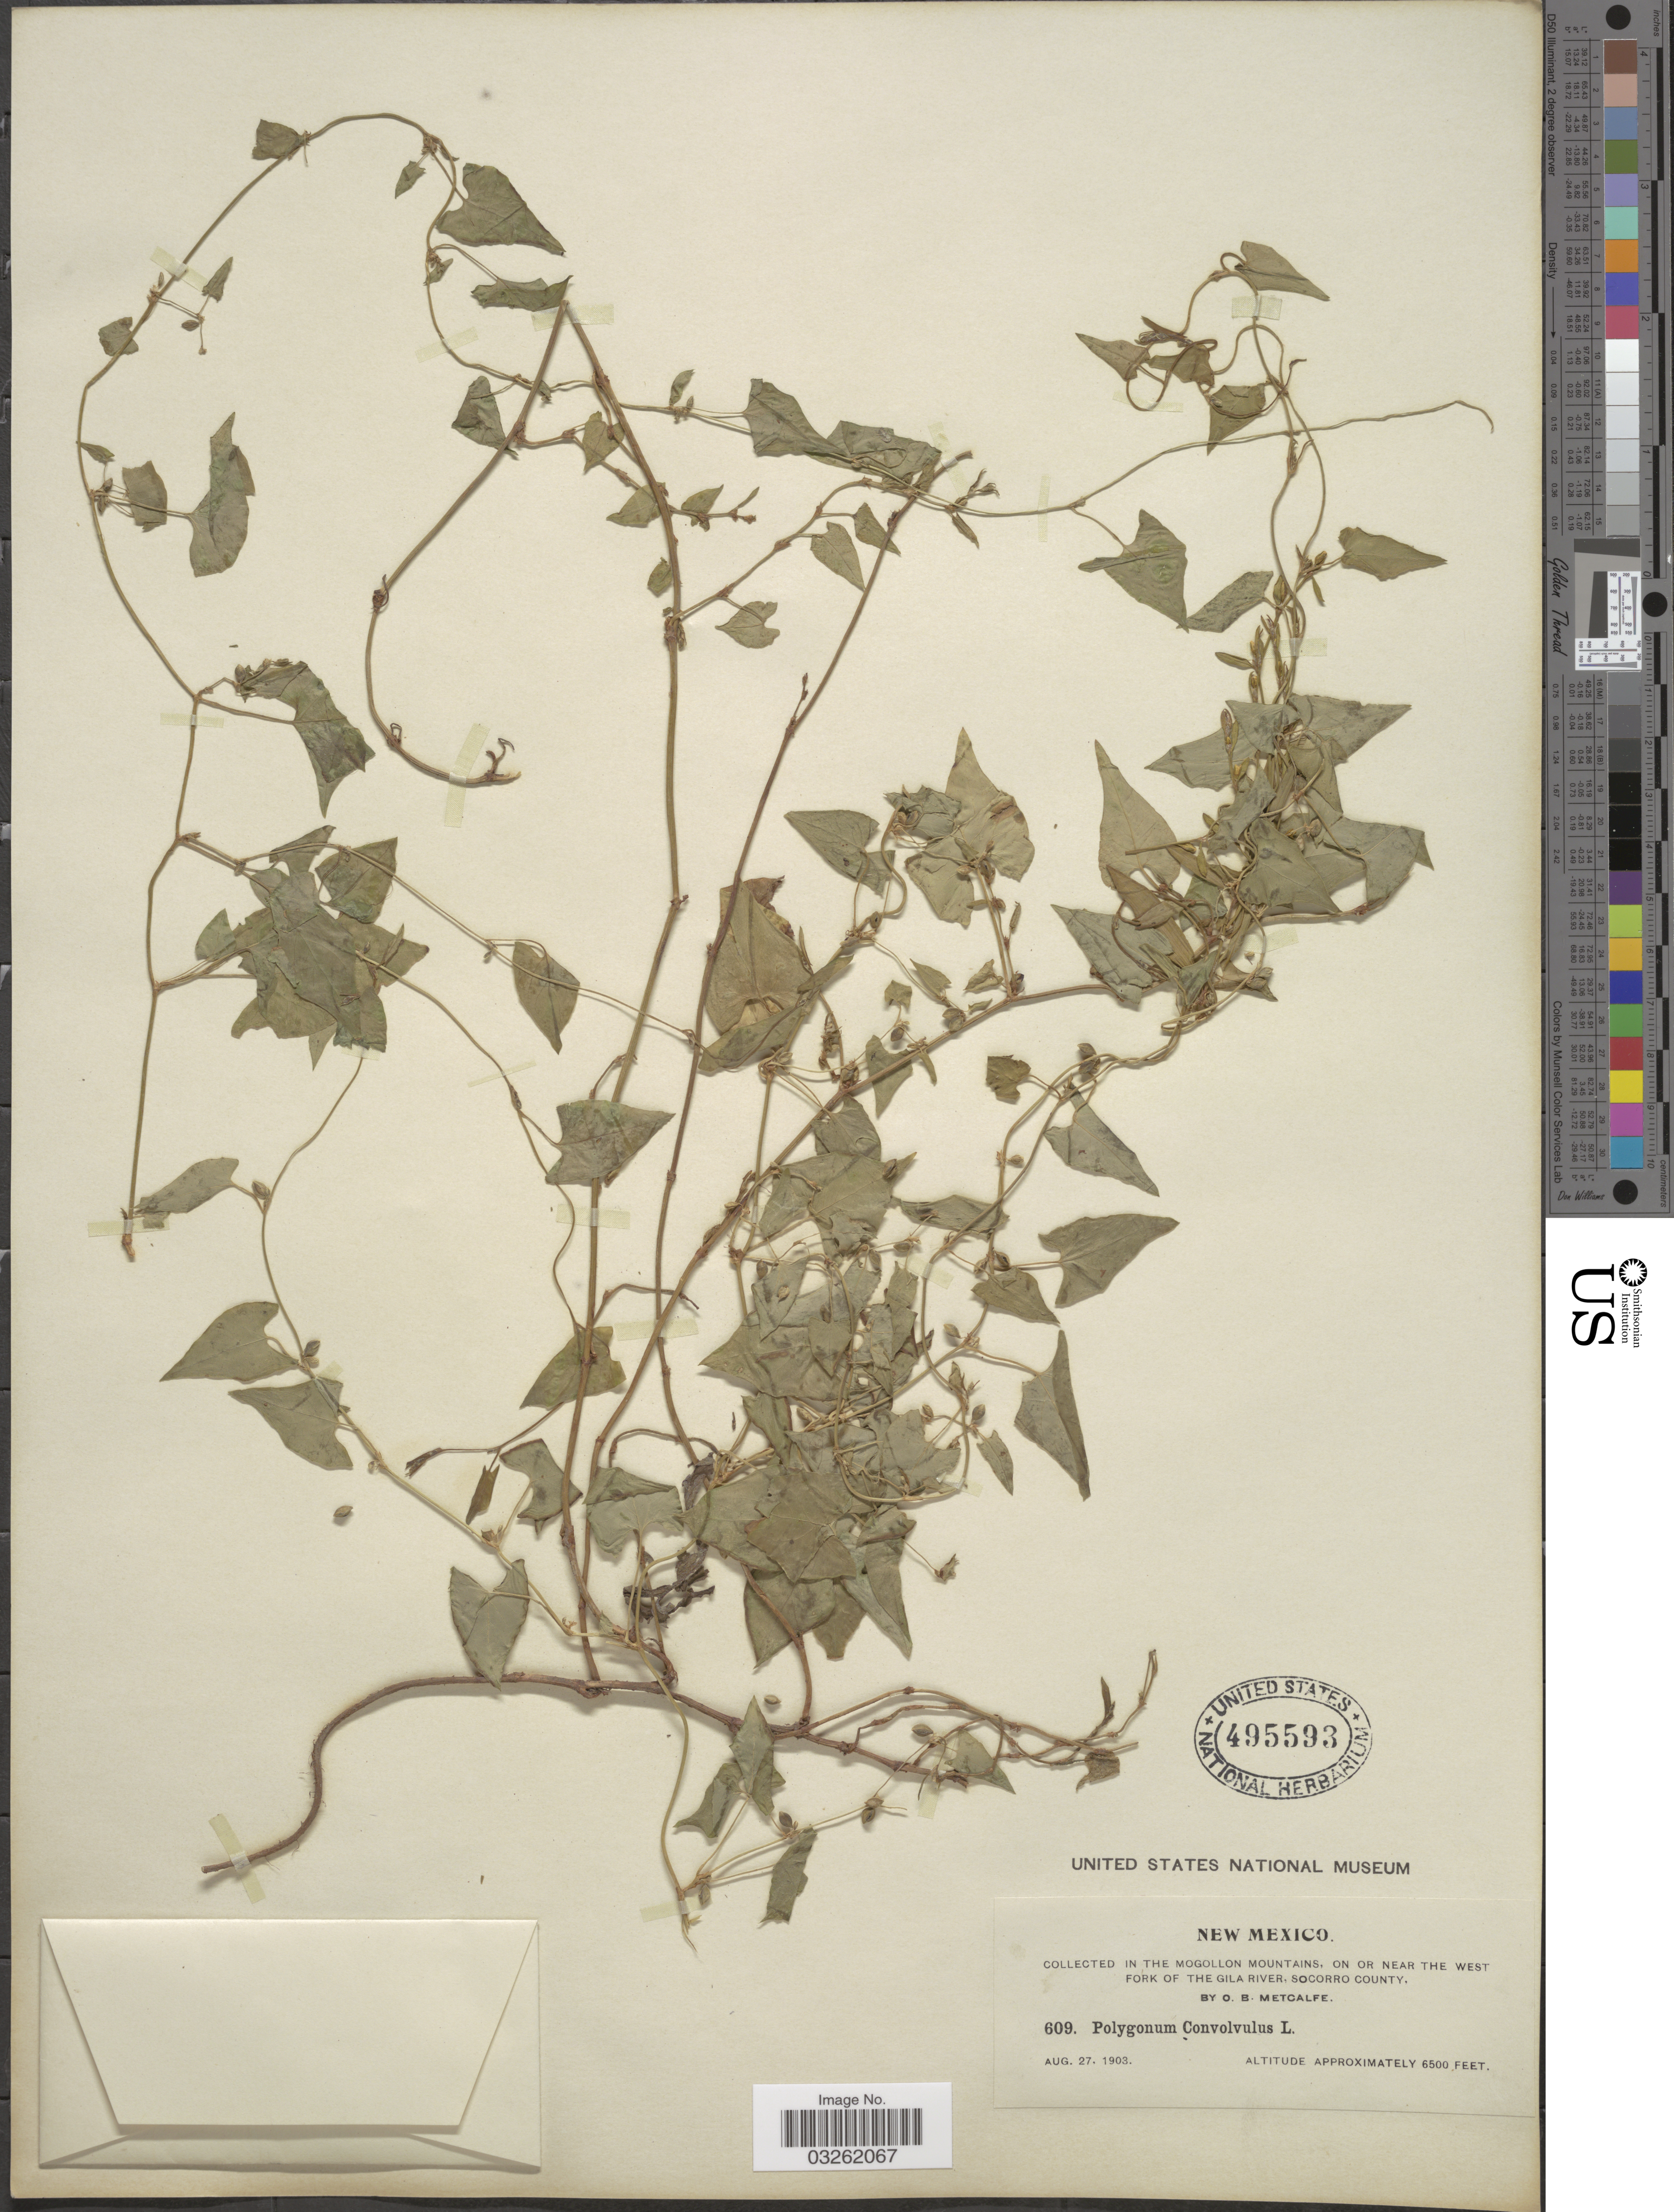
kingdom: Plantae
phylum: Tracheophyta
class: Magnoliopsida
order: Caryophyllales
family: Polygonaceae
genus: Fallopia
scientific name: Fallopia convolvulus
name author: (L.) Á. Löve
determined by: Strong, M. T., (US), Smithsonian Institution - National Museum of Natural History (UNITED STATES)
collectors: O. B. Metcalfe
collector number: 609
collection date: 1903-08-27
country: United States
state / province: New Mexico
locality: Mogollon Mountains, on or near the West Fork of The Gila River, Socorro County.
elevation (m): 1981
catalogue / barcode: US 495593